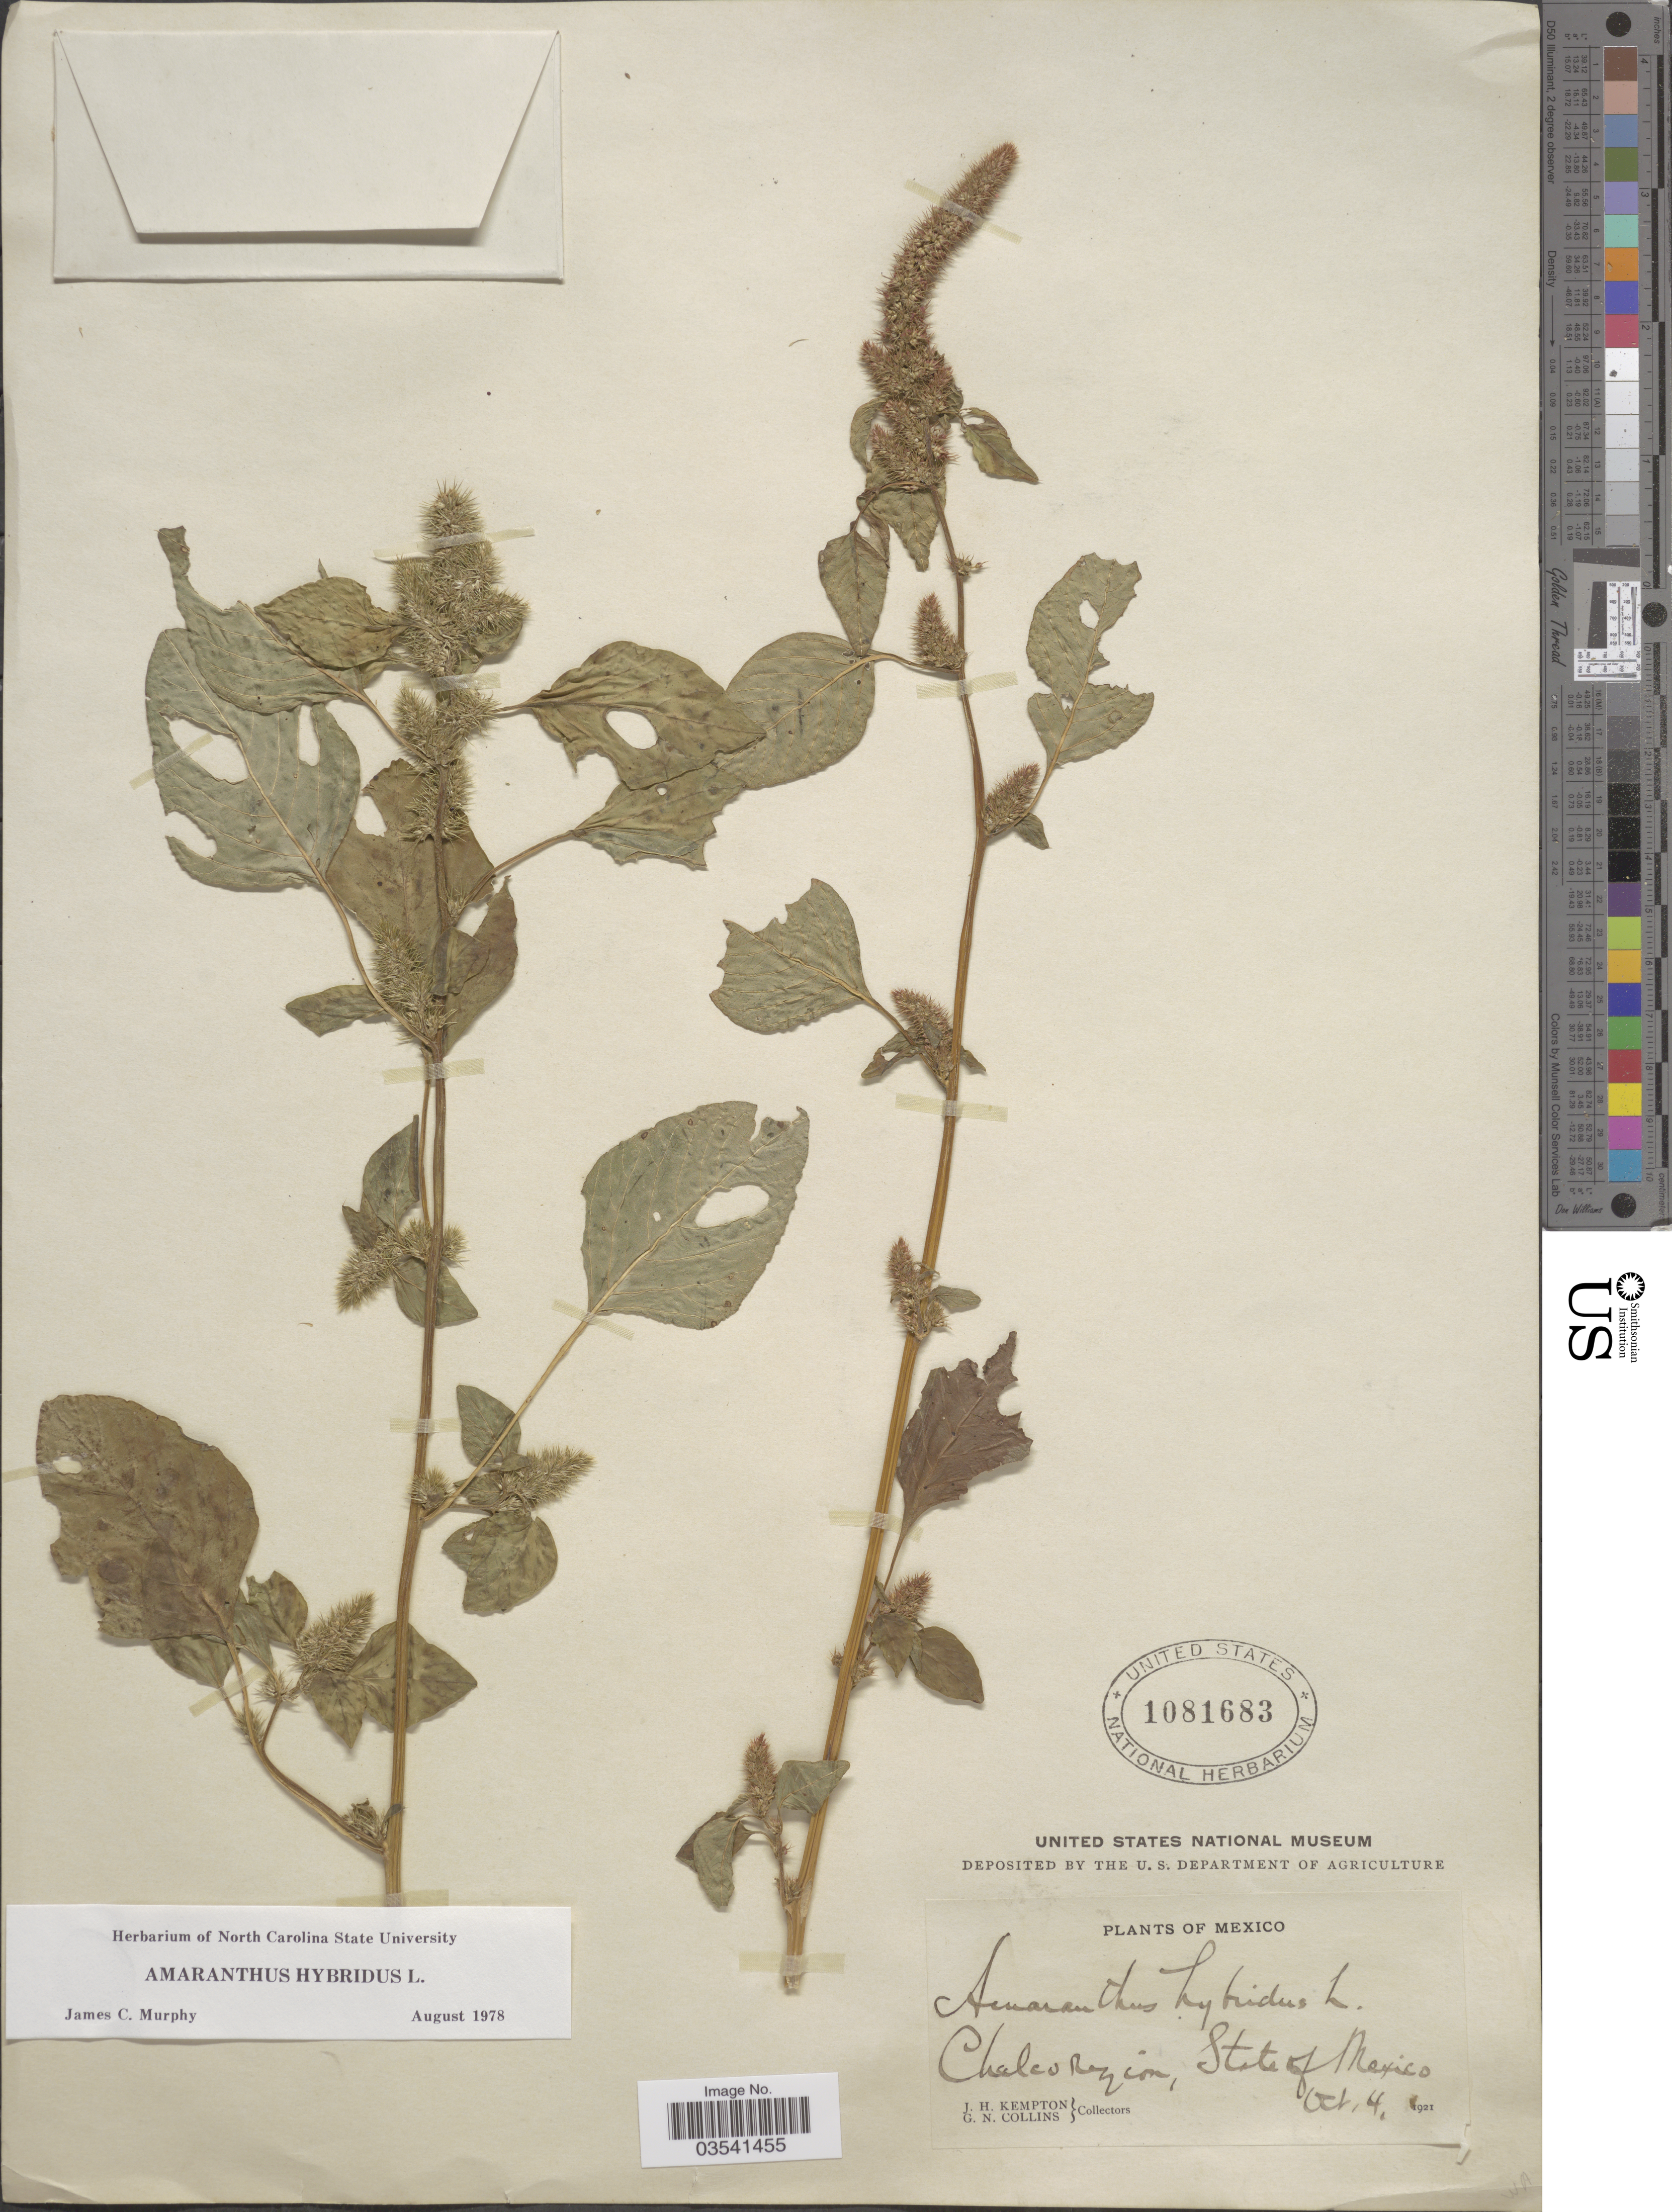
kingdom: Plantae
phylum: Tracheophyta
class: Magnoliopsida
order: Caryophyllales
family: Amaranthaceae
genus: Amaranthus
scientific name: Amaranthus hybridus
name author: L.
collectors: J. H. Kempton & G. Collins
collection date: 1921-10-04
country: Mexico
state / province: México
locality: Chalco Region.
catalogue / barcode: US 1081683